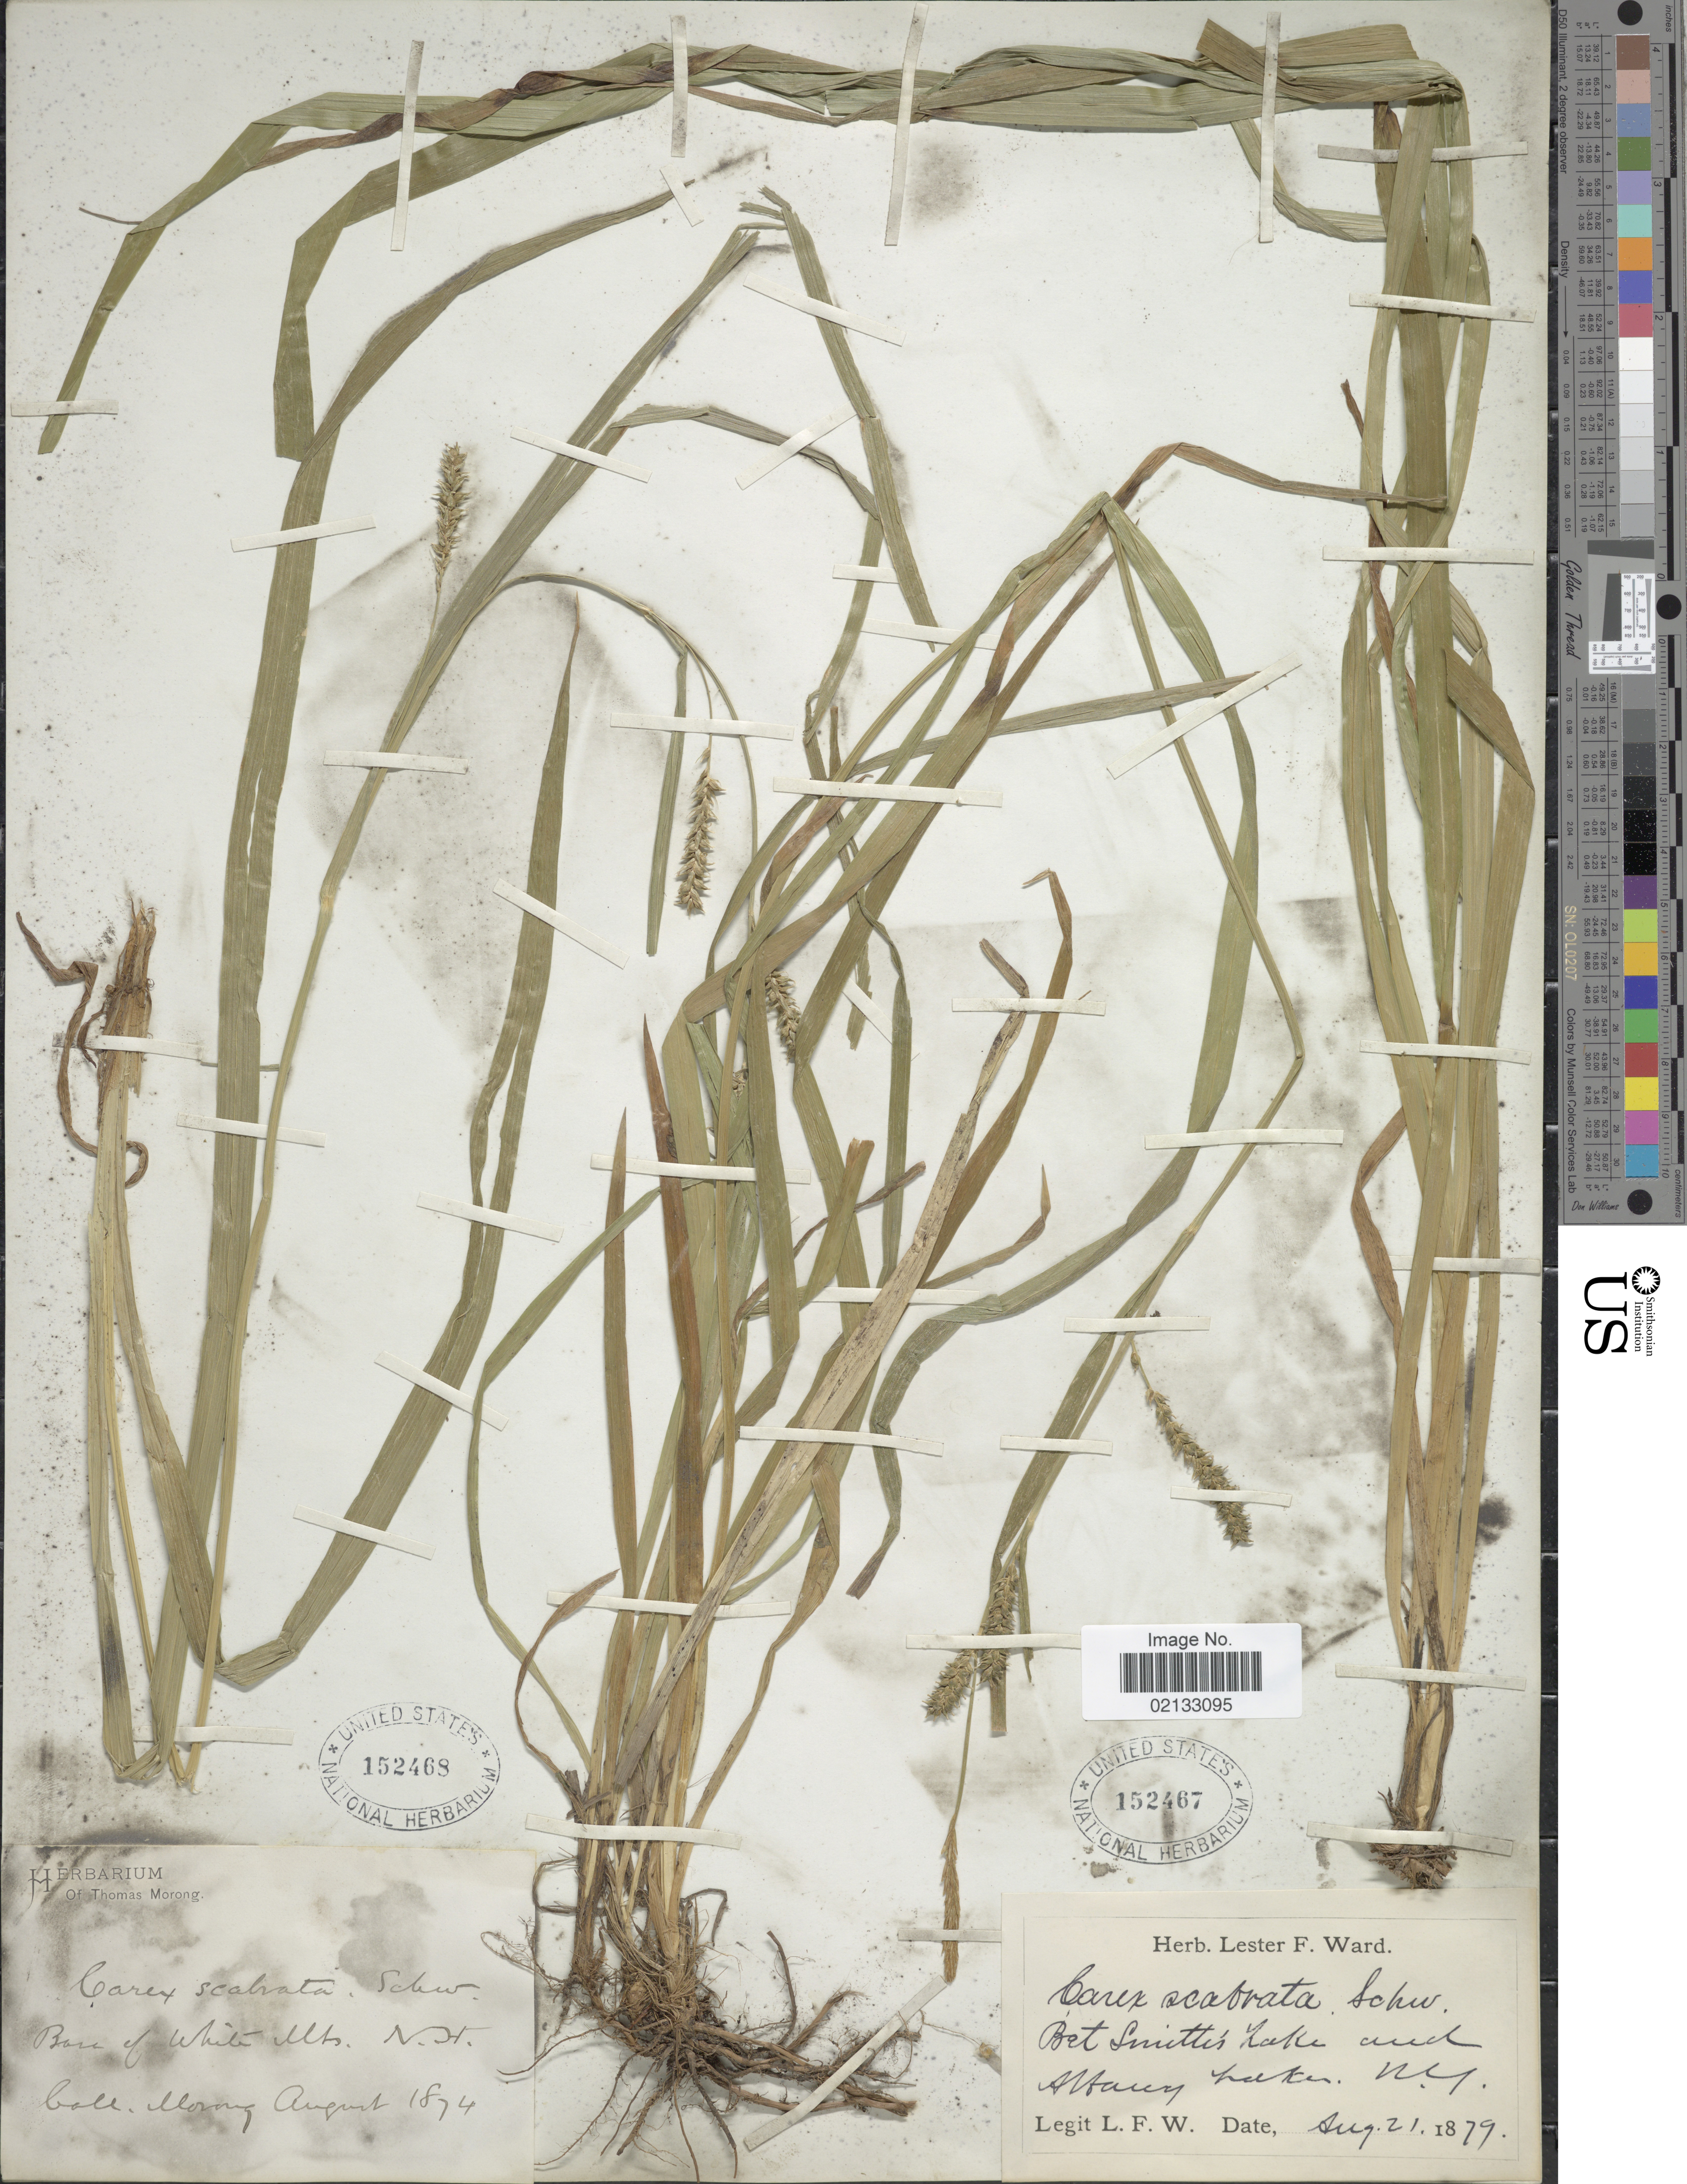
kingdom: Plantae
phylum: Tracheophyta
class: Liliopsida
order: Poales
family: Cyperaceae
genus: Carex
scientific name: Carex scabrata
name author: Schwein.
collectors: ex herb. T. Morong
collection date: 1874-08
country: United States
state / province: New Hampshire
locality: Base of White Mts.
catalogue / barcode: US 152468